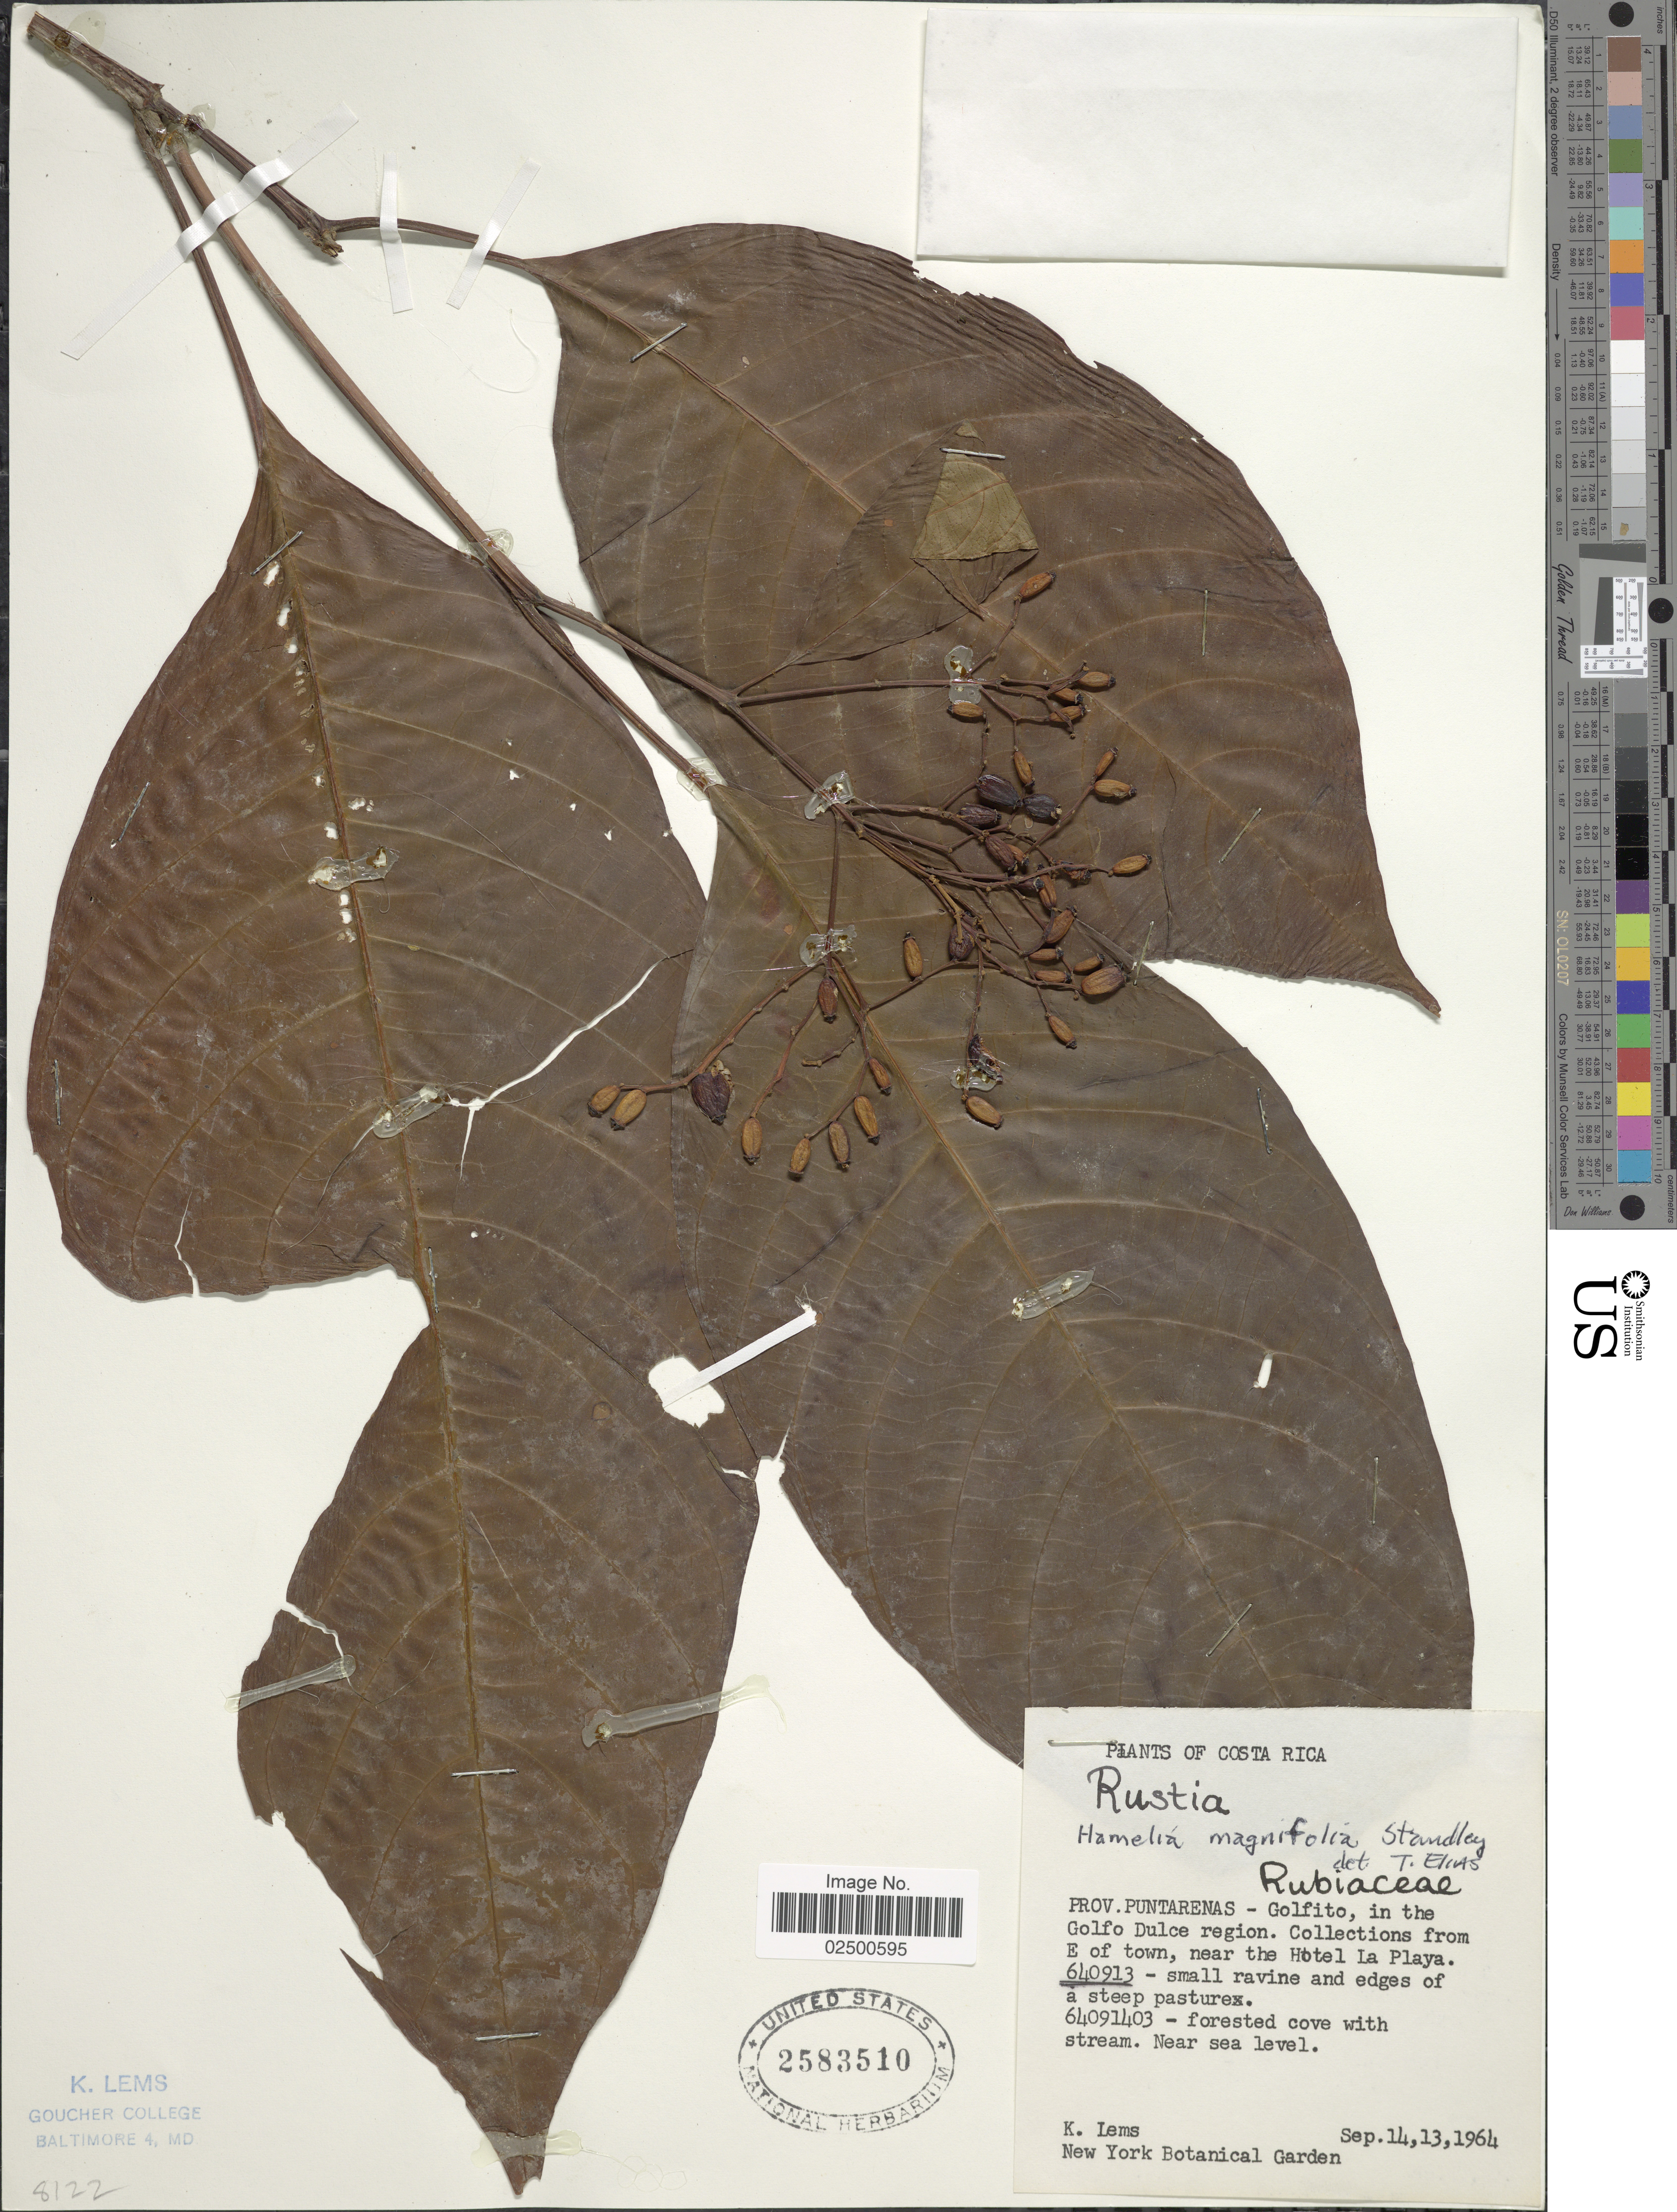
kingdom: Plantae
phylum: Tracheophyta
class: Magnoliopsida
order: Gentianales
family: Rubiaceae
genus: Hamelia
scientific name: Hamelia magnifolia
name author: Wernham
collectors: K. Lems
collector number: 640913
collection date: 1964-09-13/1964-09-14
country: Costa Rica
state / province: Puntarenas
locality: Golfito, in the Golfo Dulce region. E of town, near the Hotel La Playa.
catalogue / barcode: US 2583510